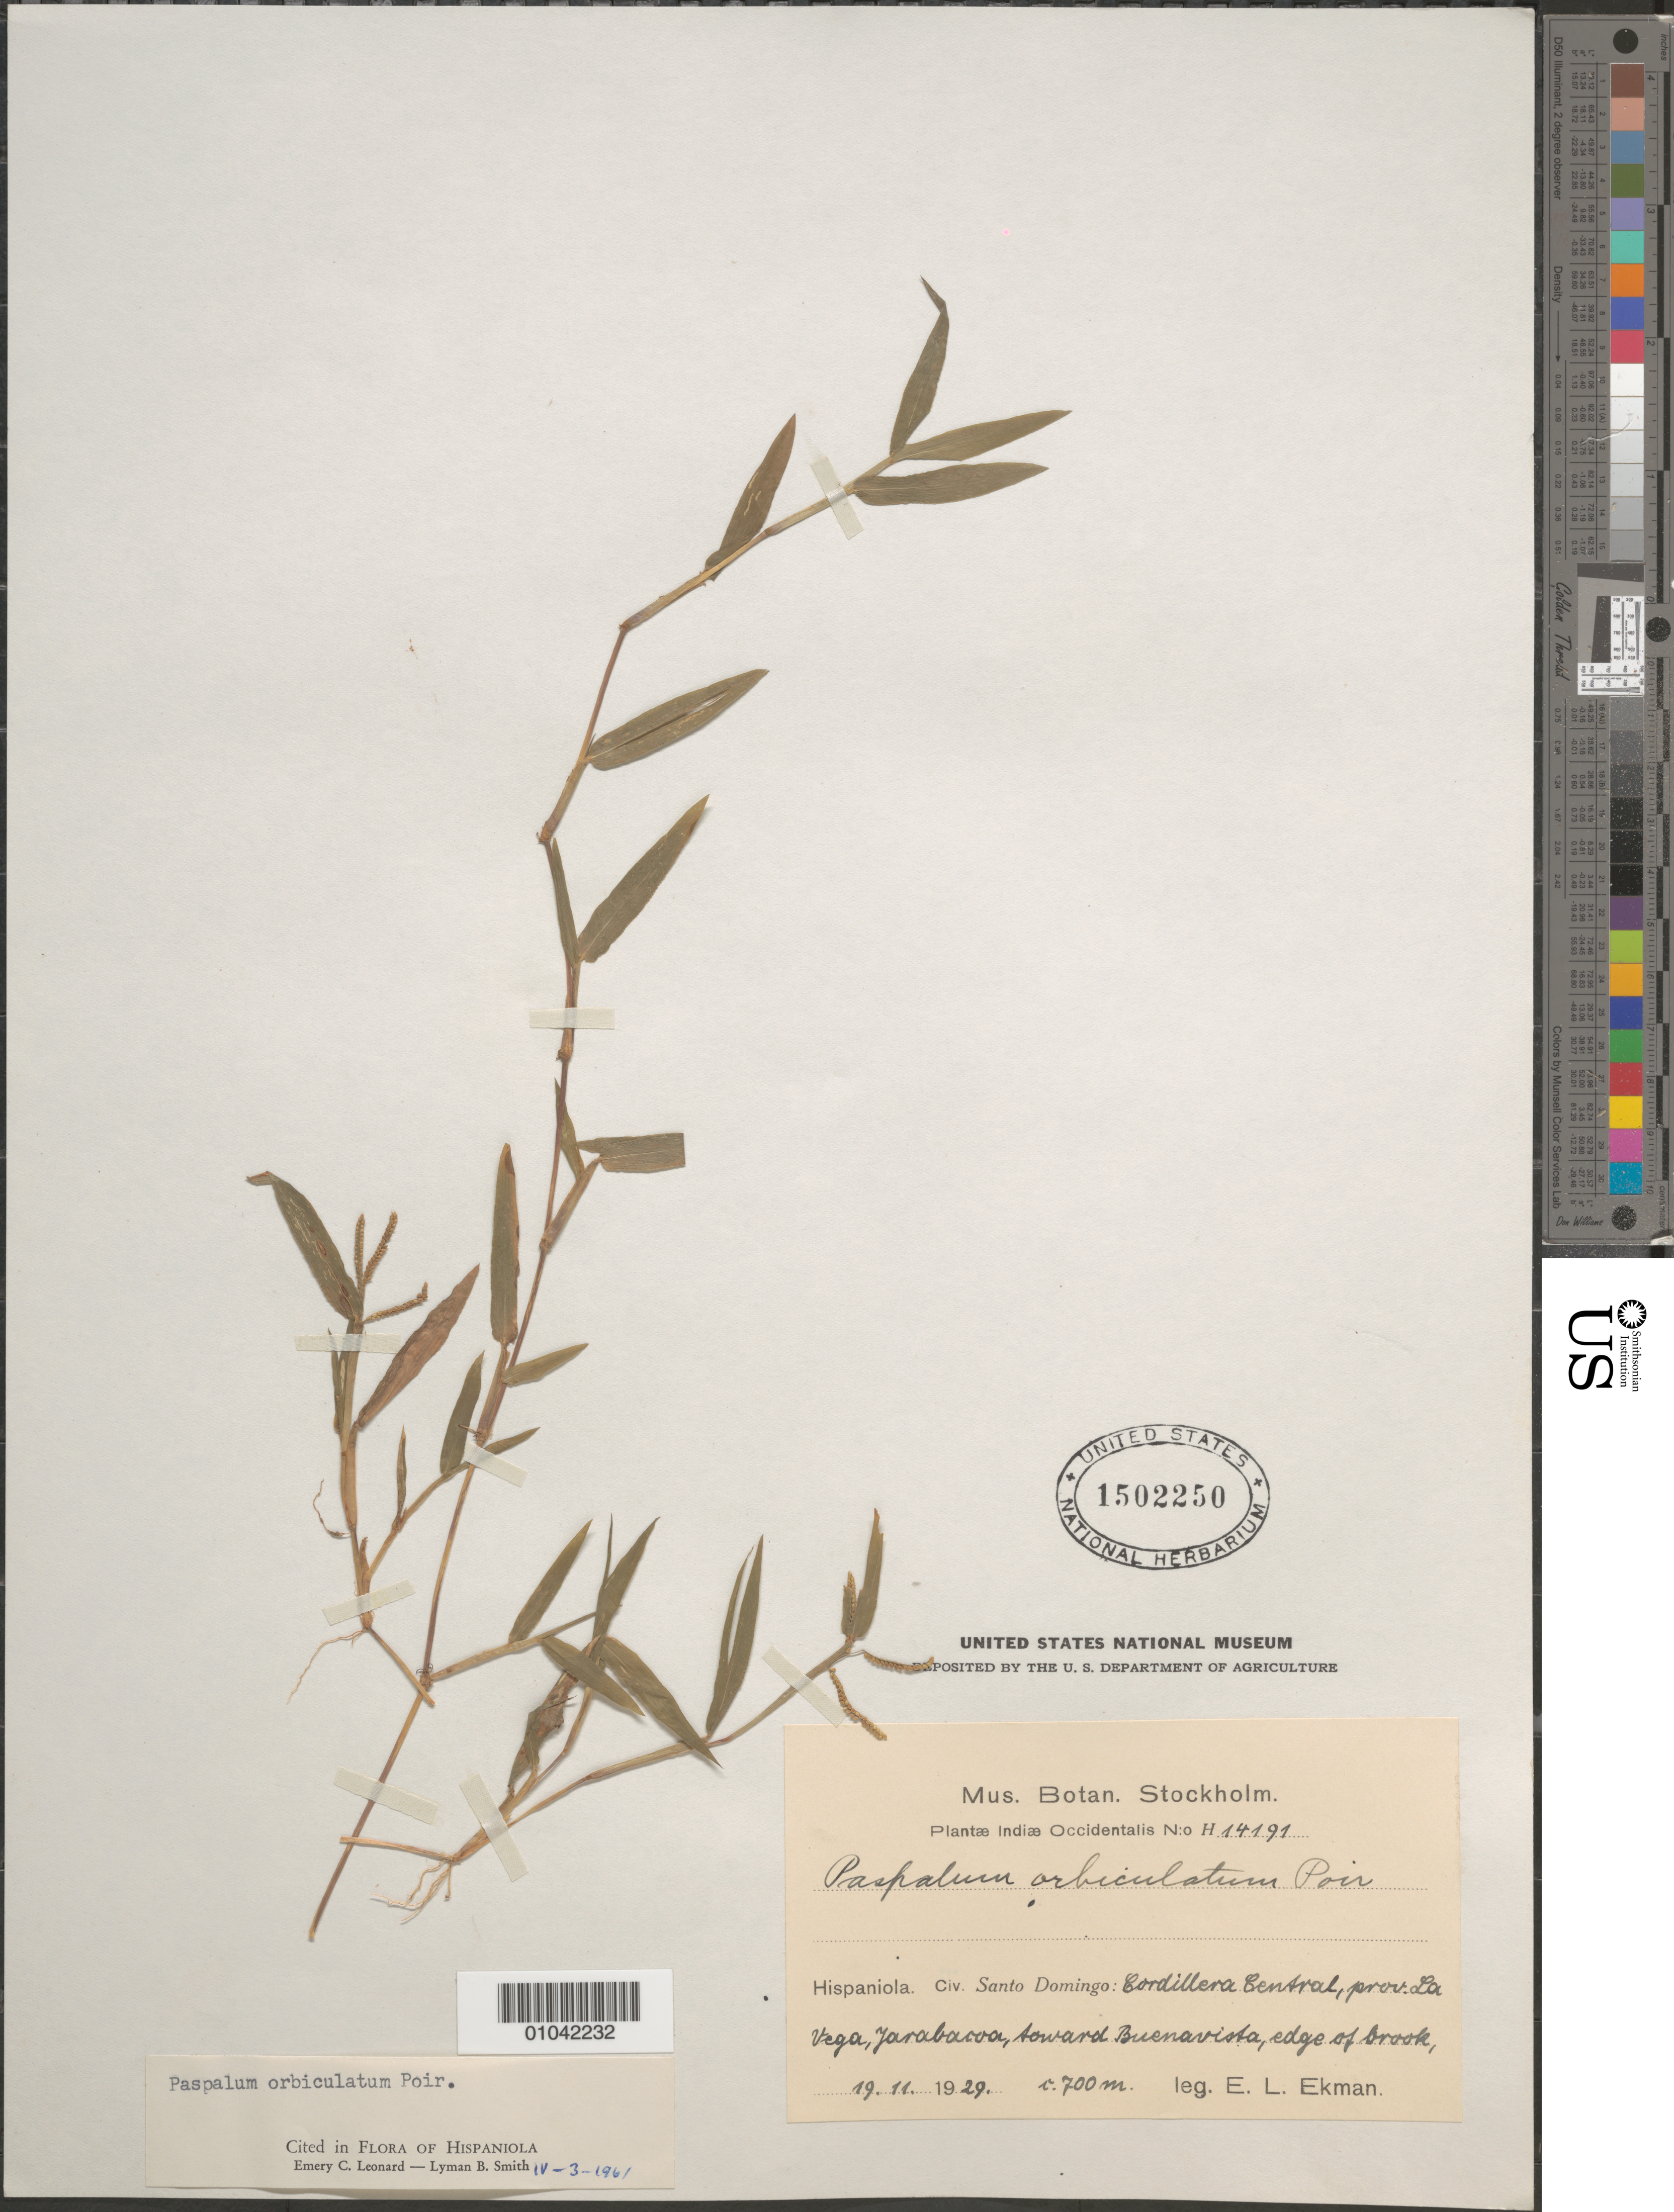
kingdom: Plantae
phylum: Tracheophyta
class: Liliopsida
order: Poales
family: Poaceae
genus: Paspalum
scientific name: Paspalum orbiculatum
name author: Poir.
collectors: E. L. Ekman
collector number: H 14191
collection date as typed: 19 Nov 1929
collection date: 1929-11-19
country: Dominican Republic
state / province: La Vega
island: Hispaniola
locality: Cordillera Central, Jarabacoa, toward Buenavista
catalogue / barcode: US 1502250